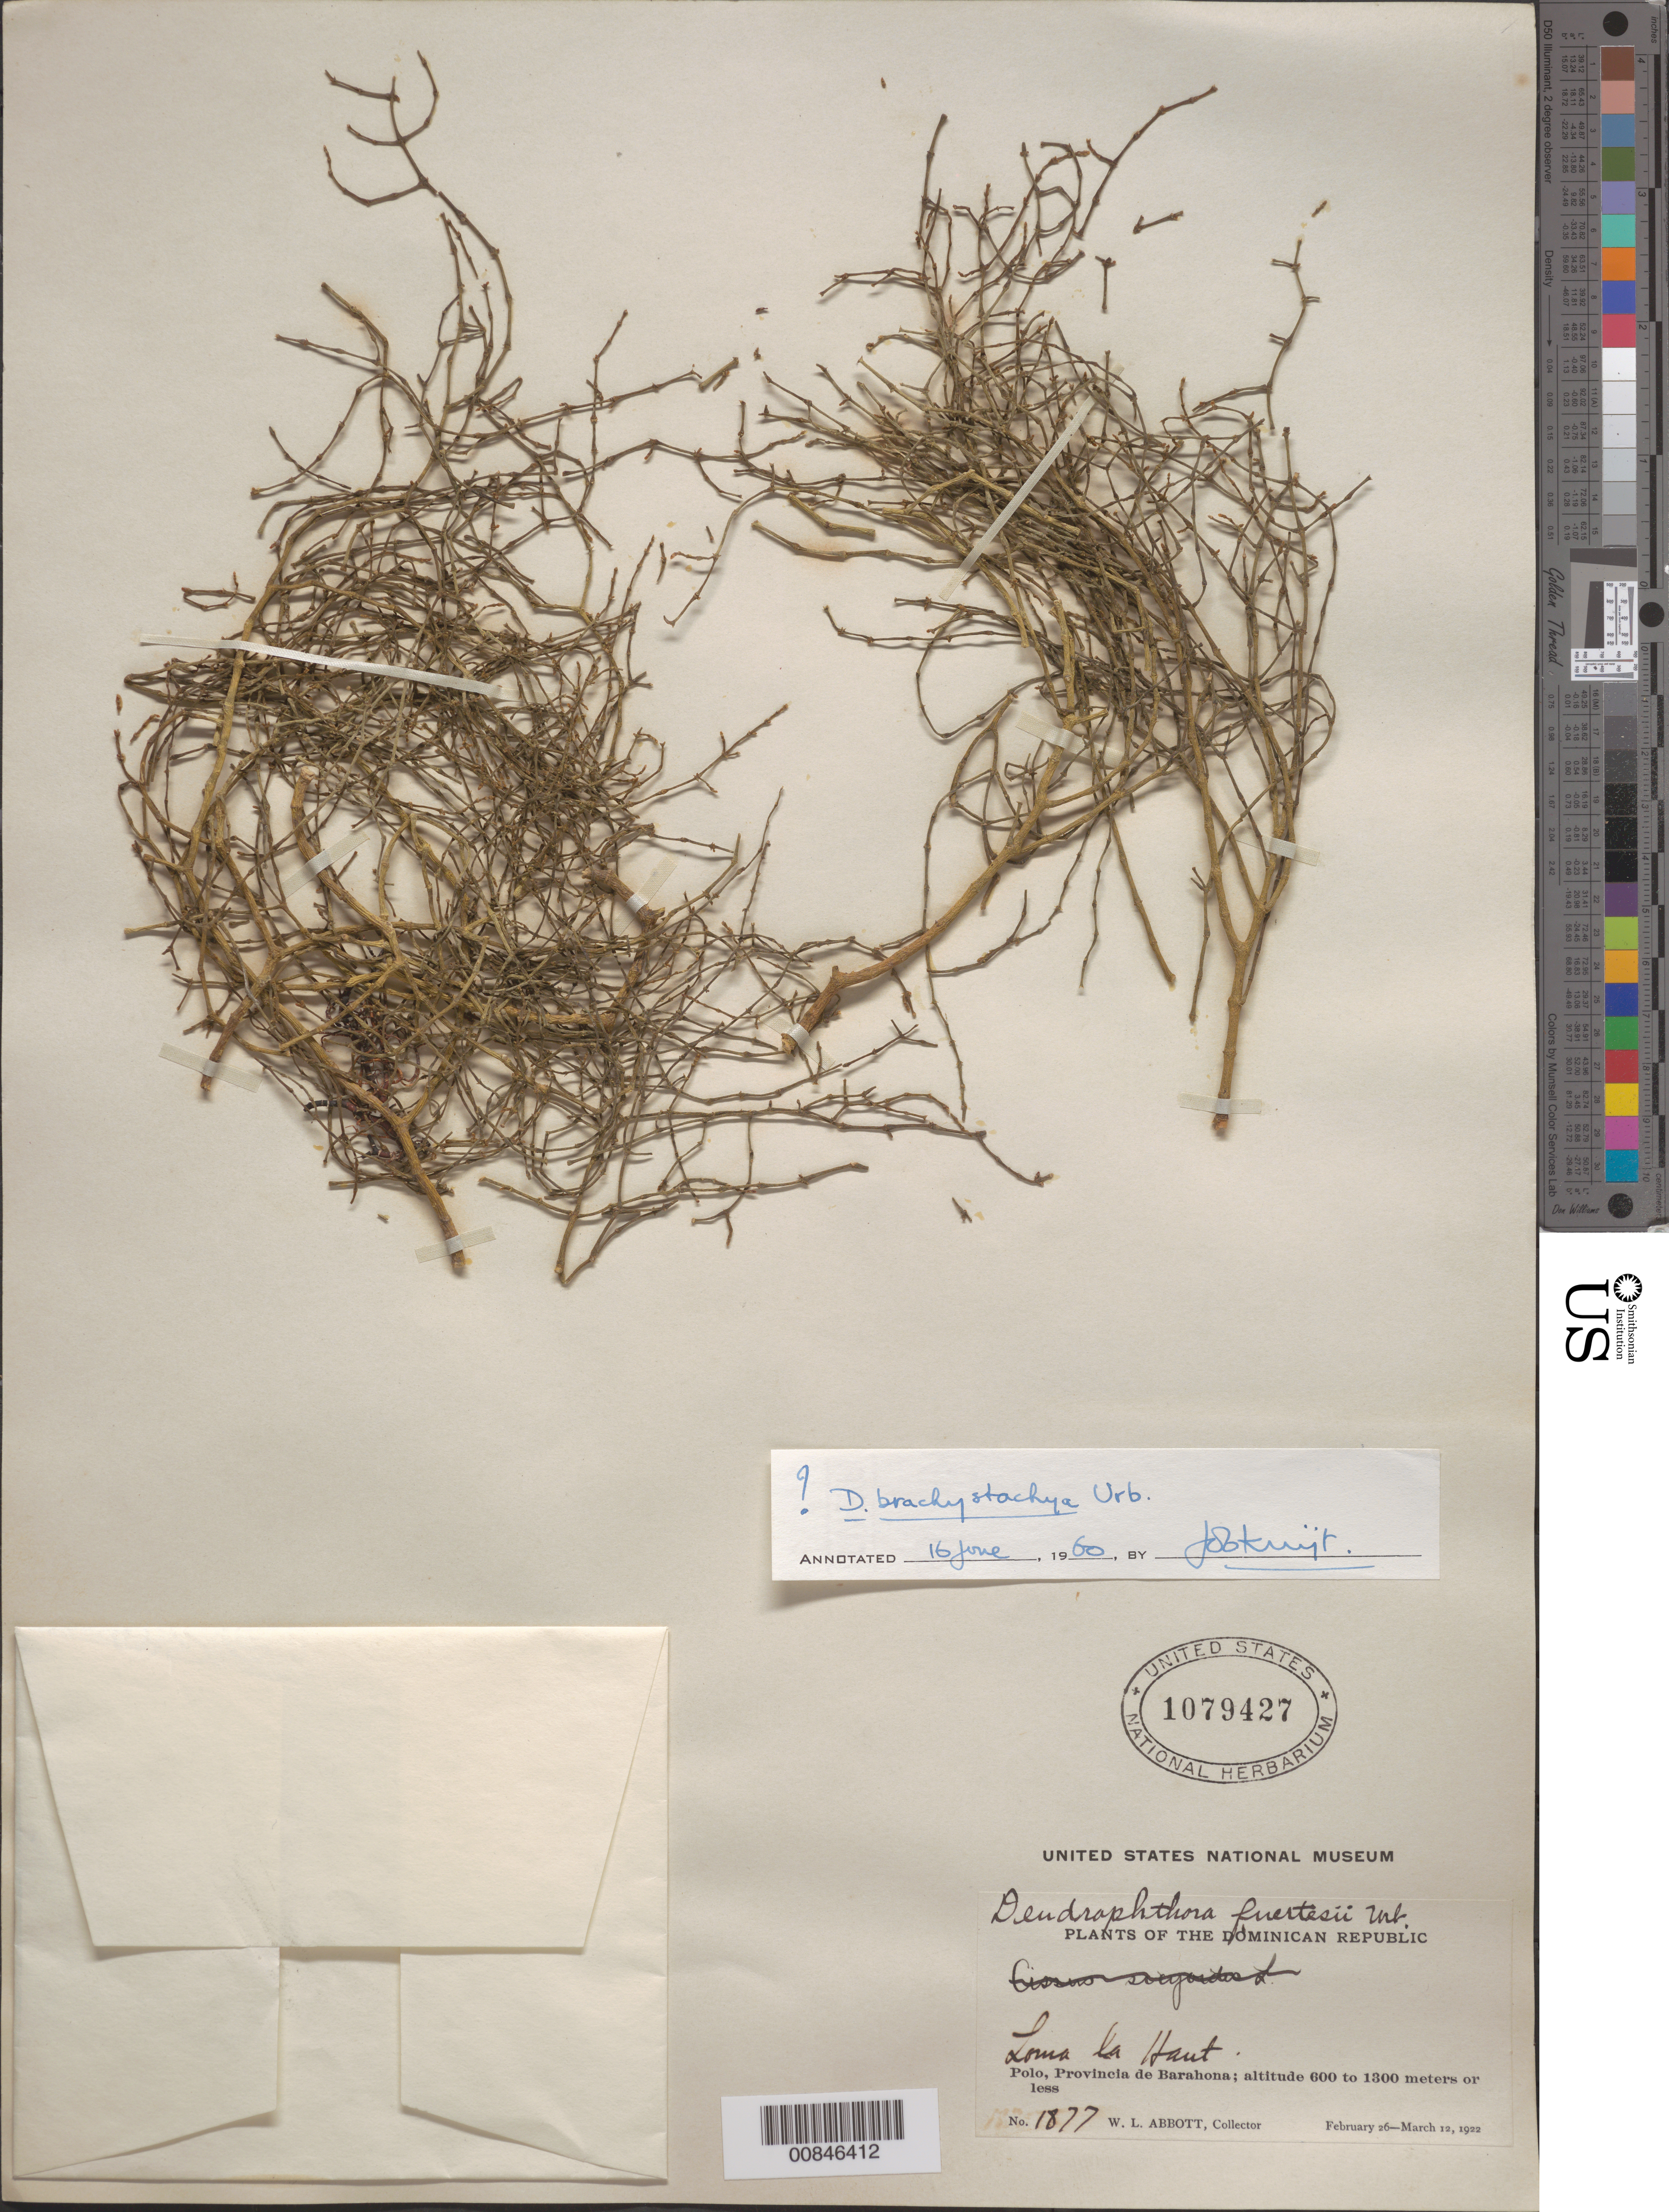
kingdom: Plantae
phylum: Tracheophyta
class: Magnoliopsida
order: Santalales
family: Viscaceae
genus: Dendrophthora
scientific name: Dendrophthora brachystachya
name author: Urb.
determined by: Kuijt, Job, (CANADA)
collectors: W. L. Abbott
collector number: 1877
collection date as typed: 26 Feb 1922 to 12 Mar 1922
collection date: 1922-02-26/1922-03-12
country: Dominican Republic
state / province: Barahona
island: Hispaniola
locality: Polo. Loma la Haut.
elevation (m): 600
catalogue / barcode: US 1079427